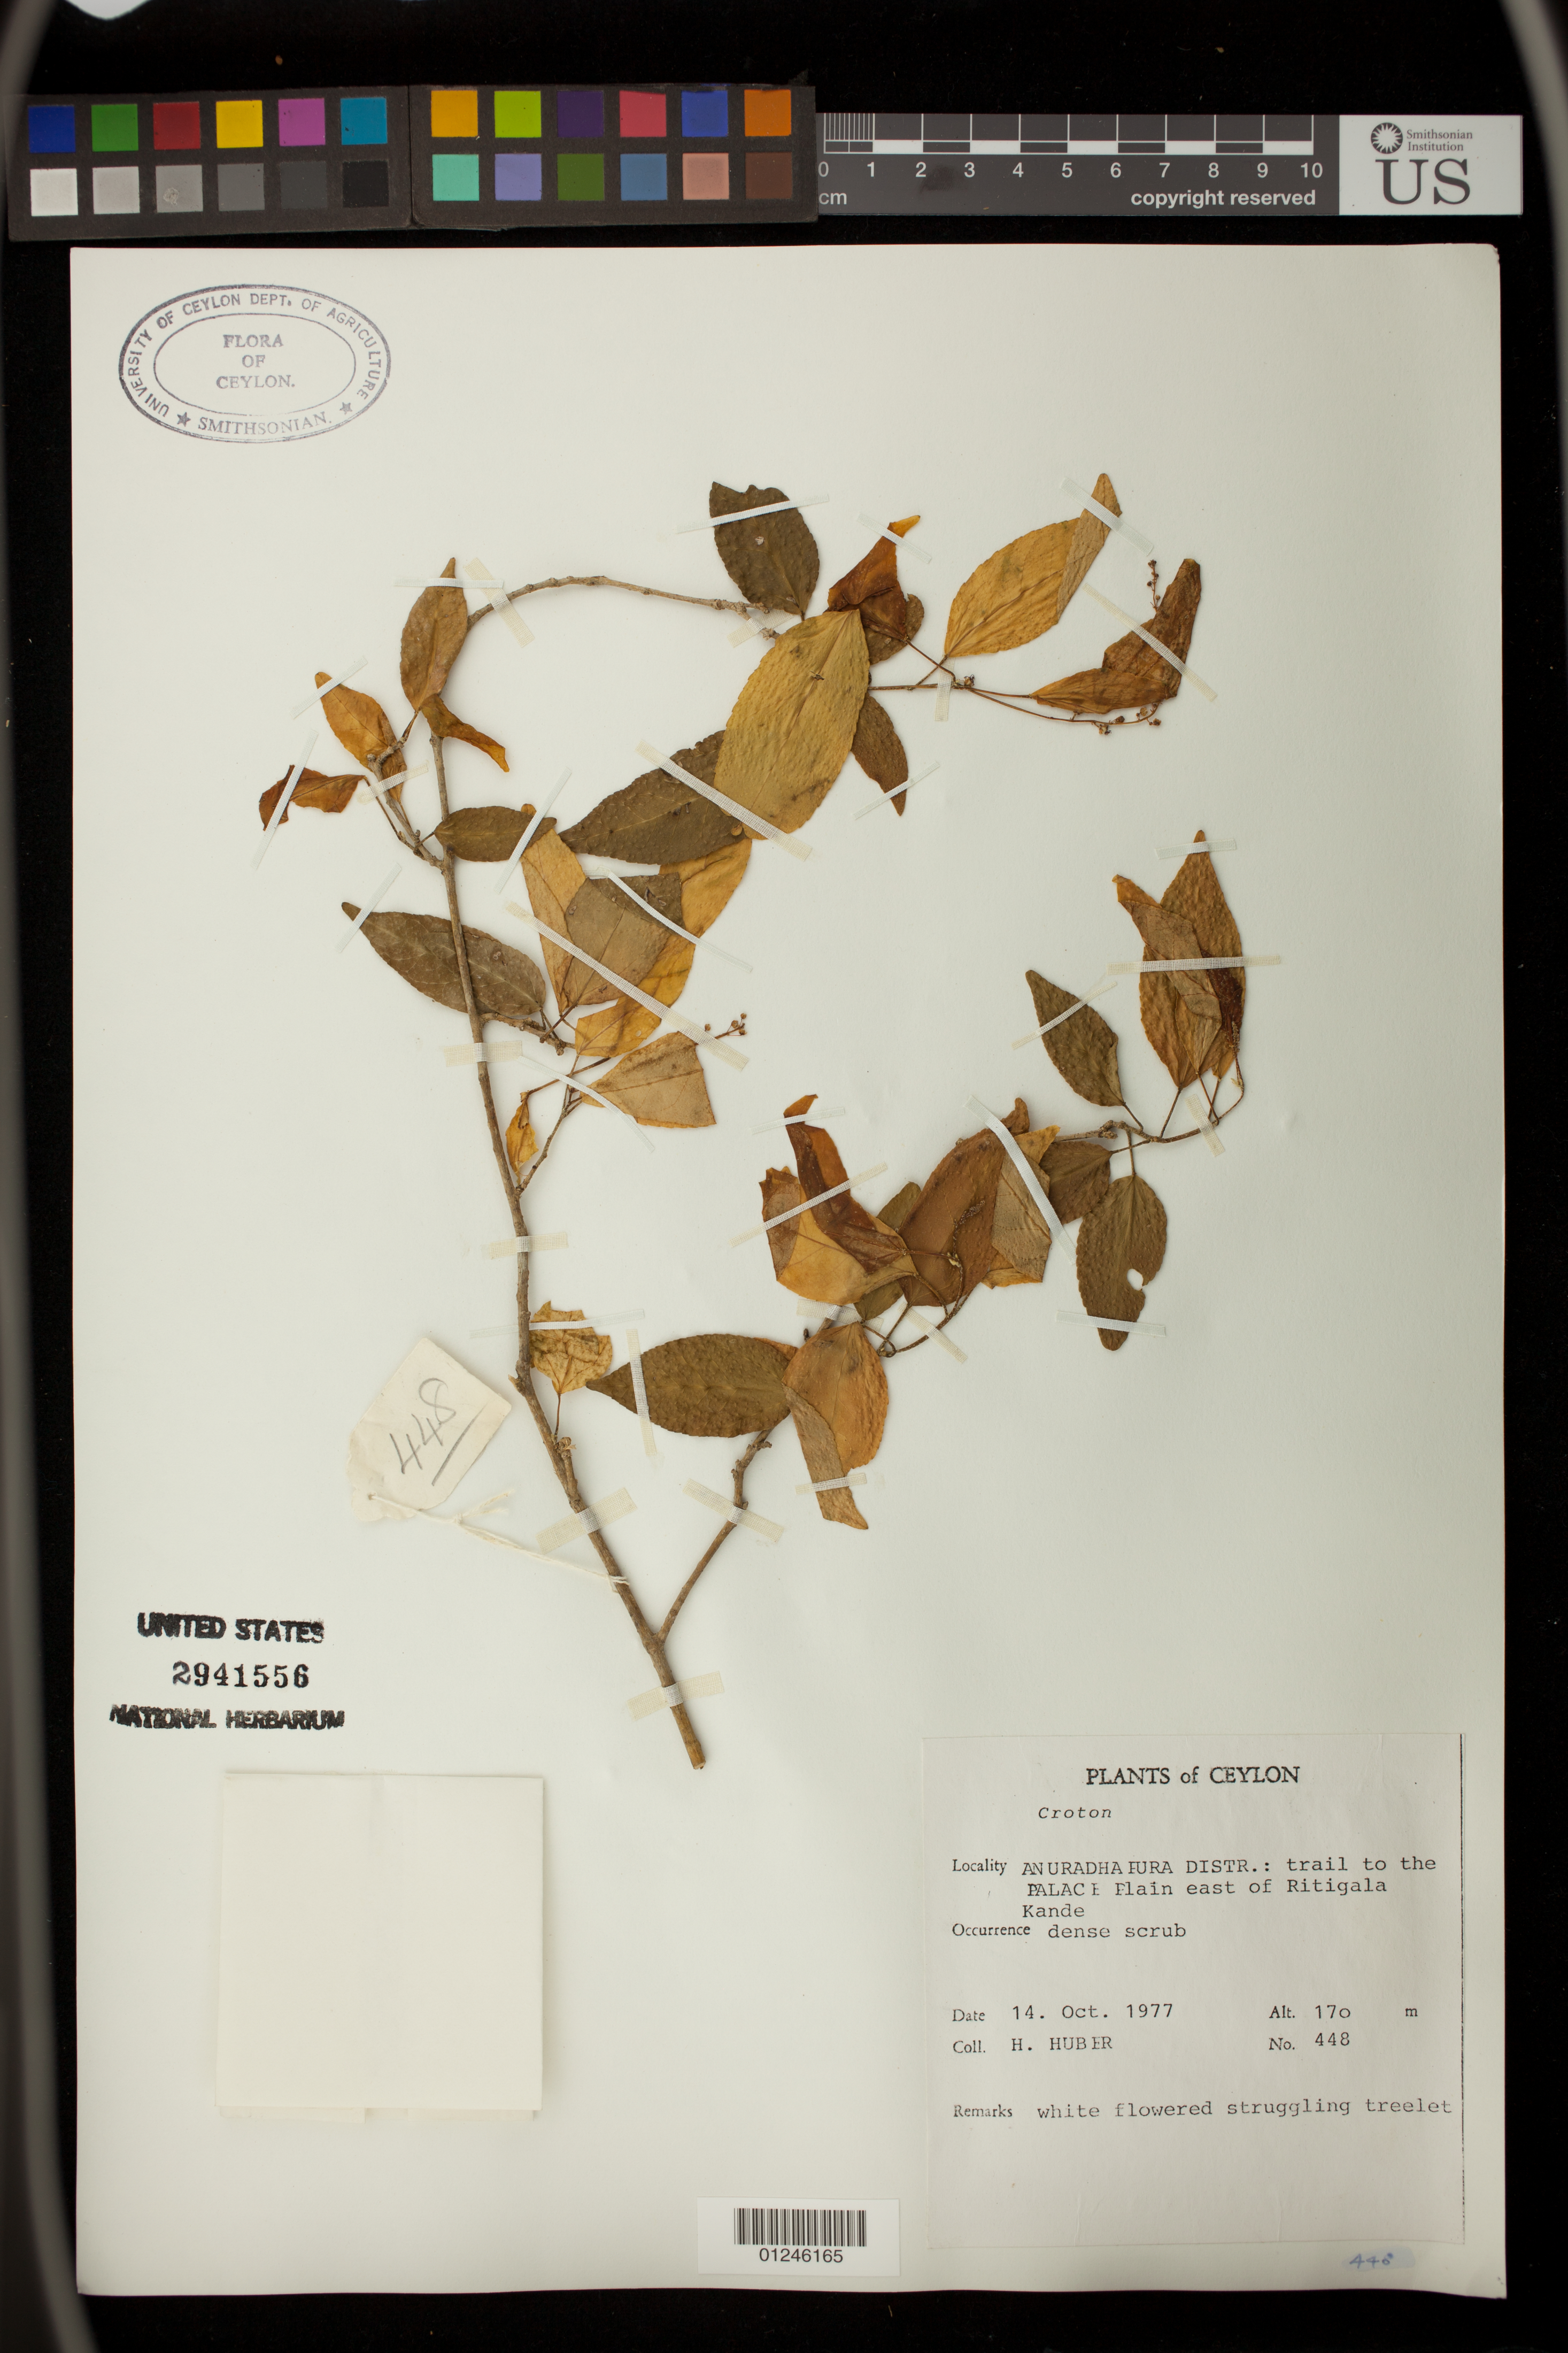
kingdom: Plantae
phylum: Tracheophyta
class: Magnoliopsida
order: Malpighiales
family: Euphorbiaceae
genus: Croton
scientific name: Croton sp.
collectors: H. Huber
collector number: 448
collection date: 1977-10-14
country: Sri Lanka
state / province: North Central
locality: ANURADHAPURA DISTR.: trail to the PALACE Plain east of Ritigala Kande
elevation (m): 170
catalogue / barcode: US 2941556